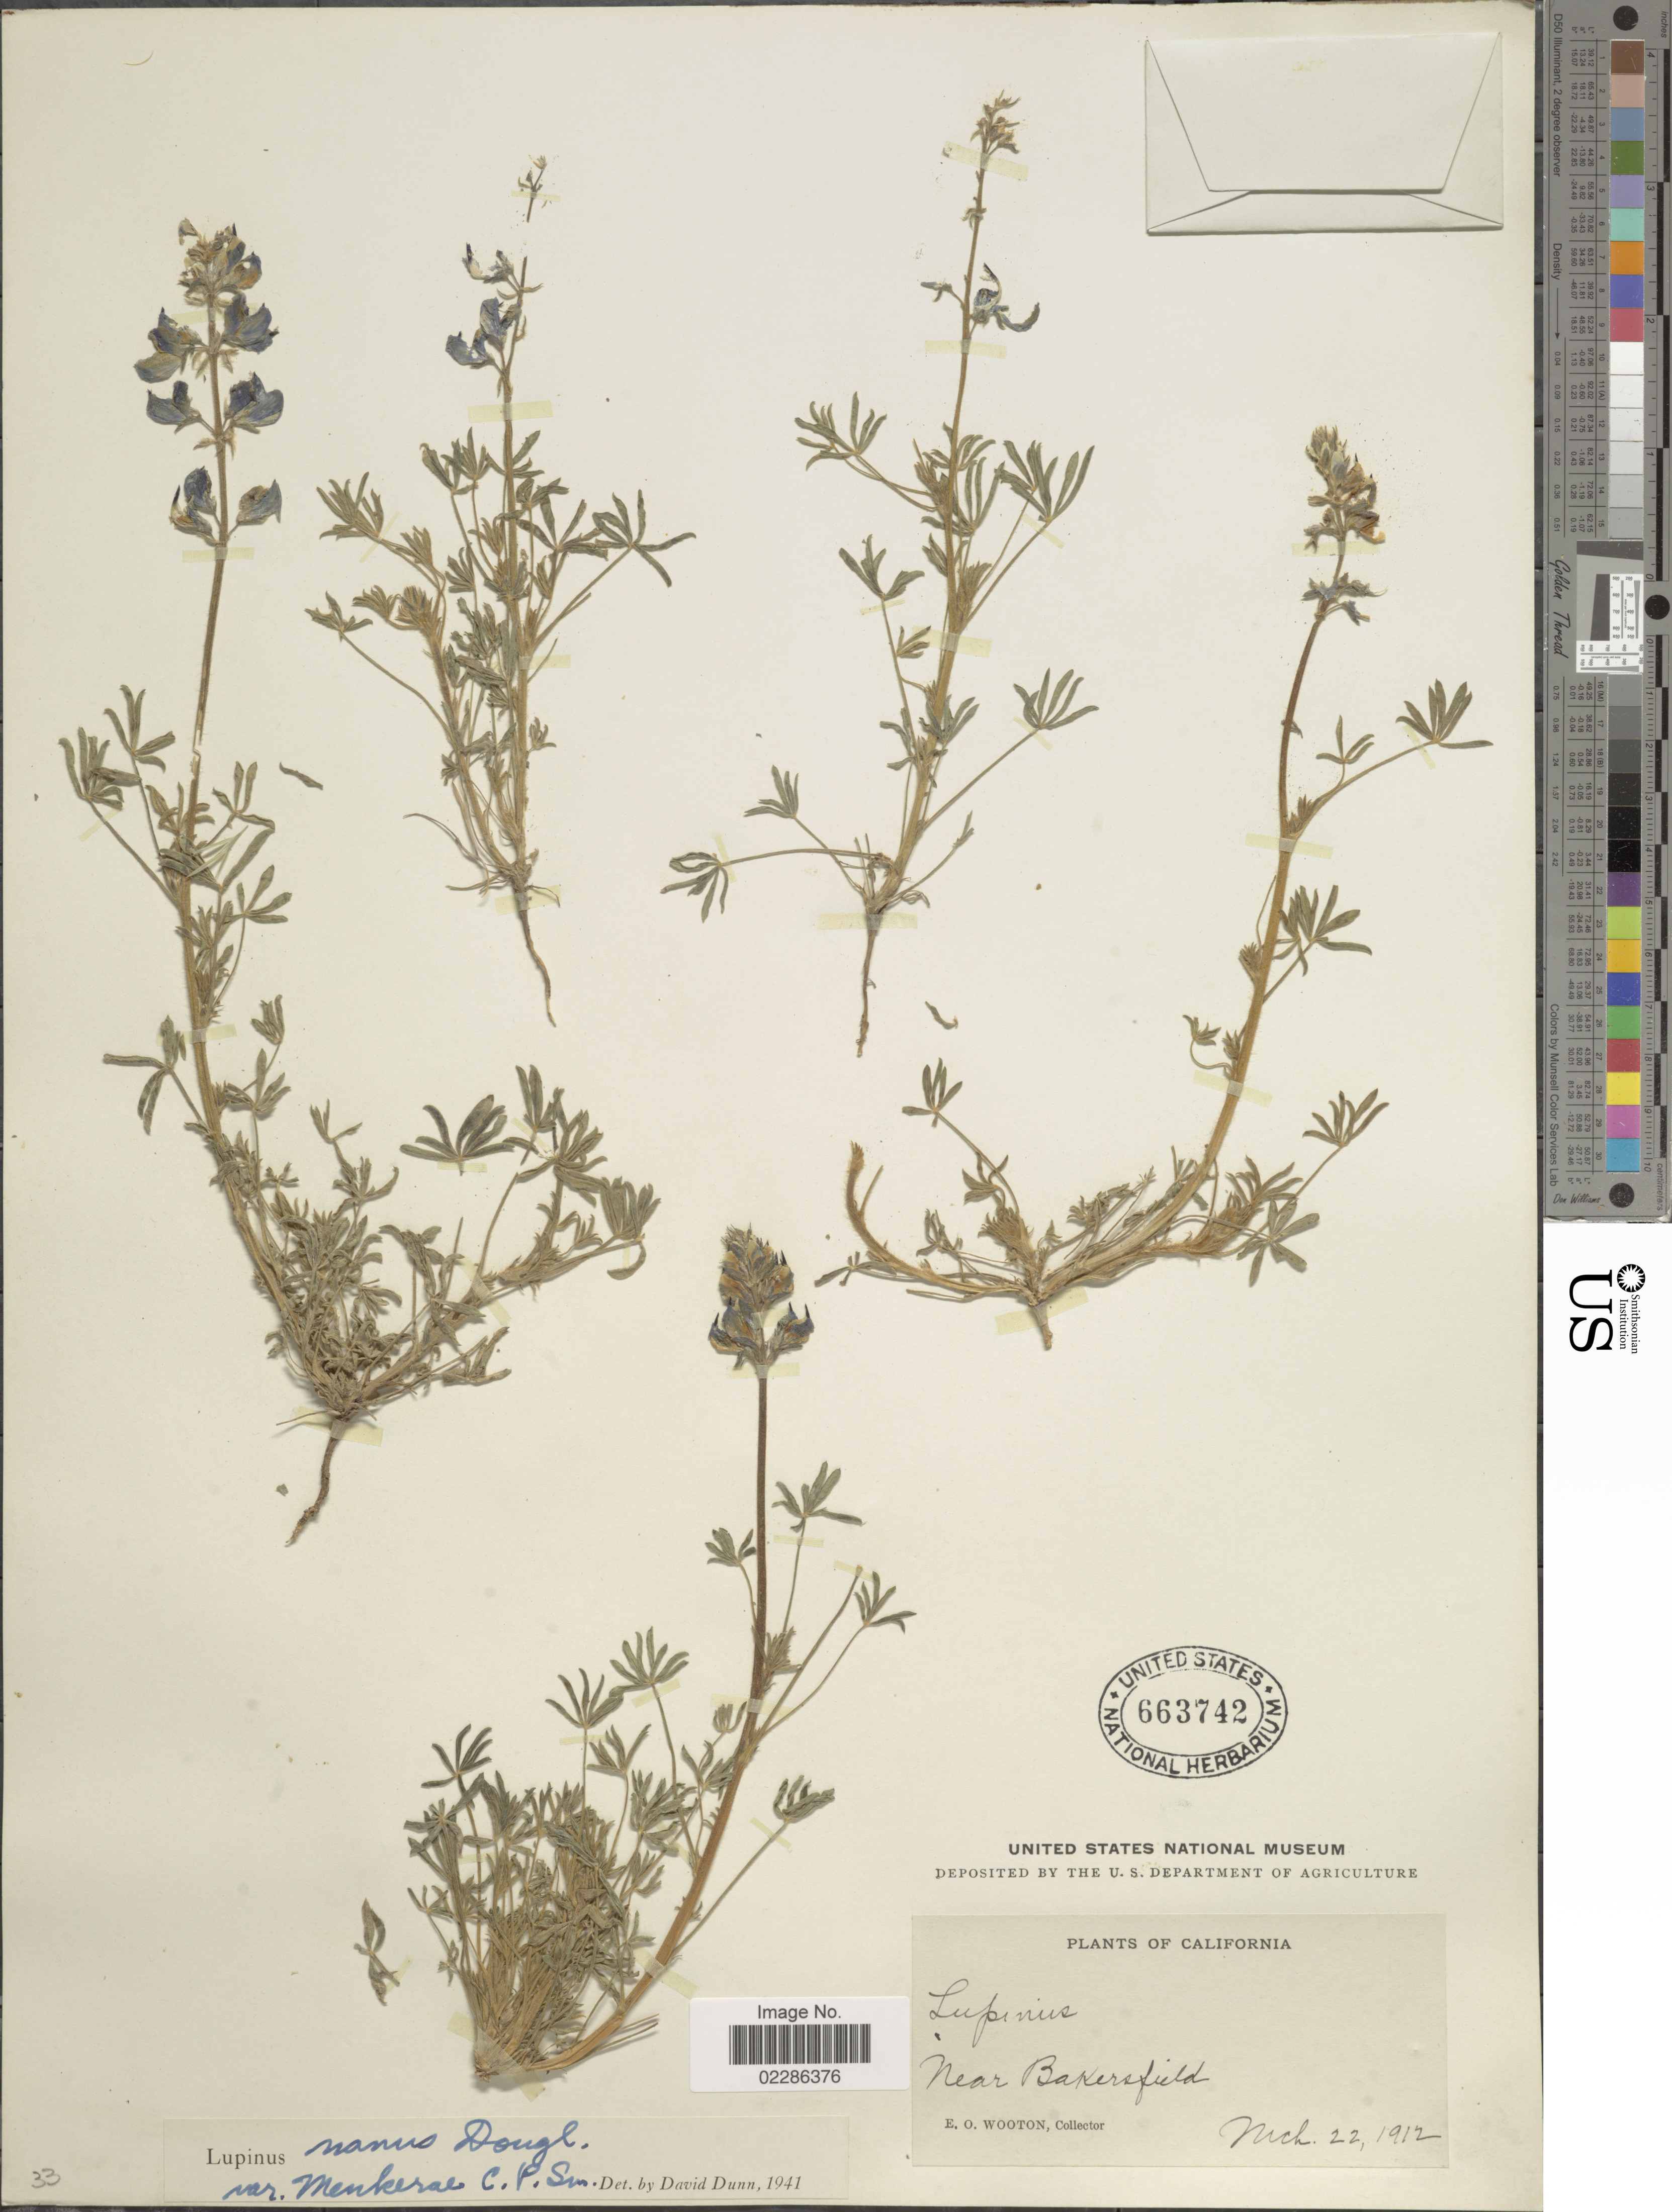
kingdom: Plantae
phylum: Tracheophyta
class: Magnoliopsida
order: Fabales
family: Fabaceae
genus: Lupinus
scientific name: Lupinus nanus var. menkerae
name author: C.P. Sm.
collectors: E. O. Wooton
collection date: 1912-03-22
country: United States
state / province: California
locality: Near Bakersfield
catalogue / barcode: US 663742